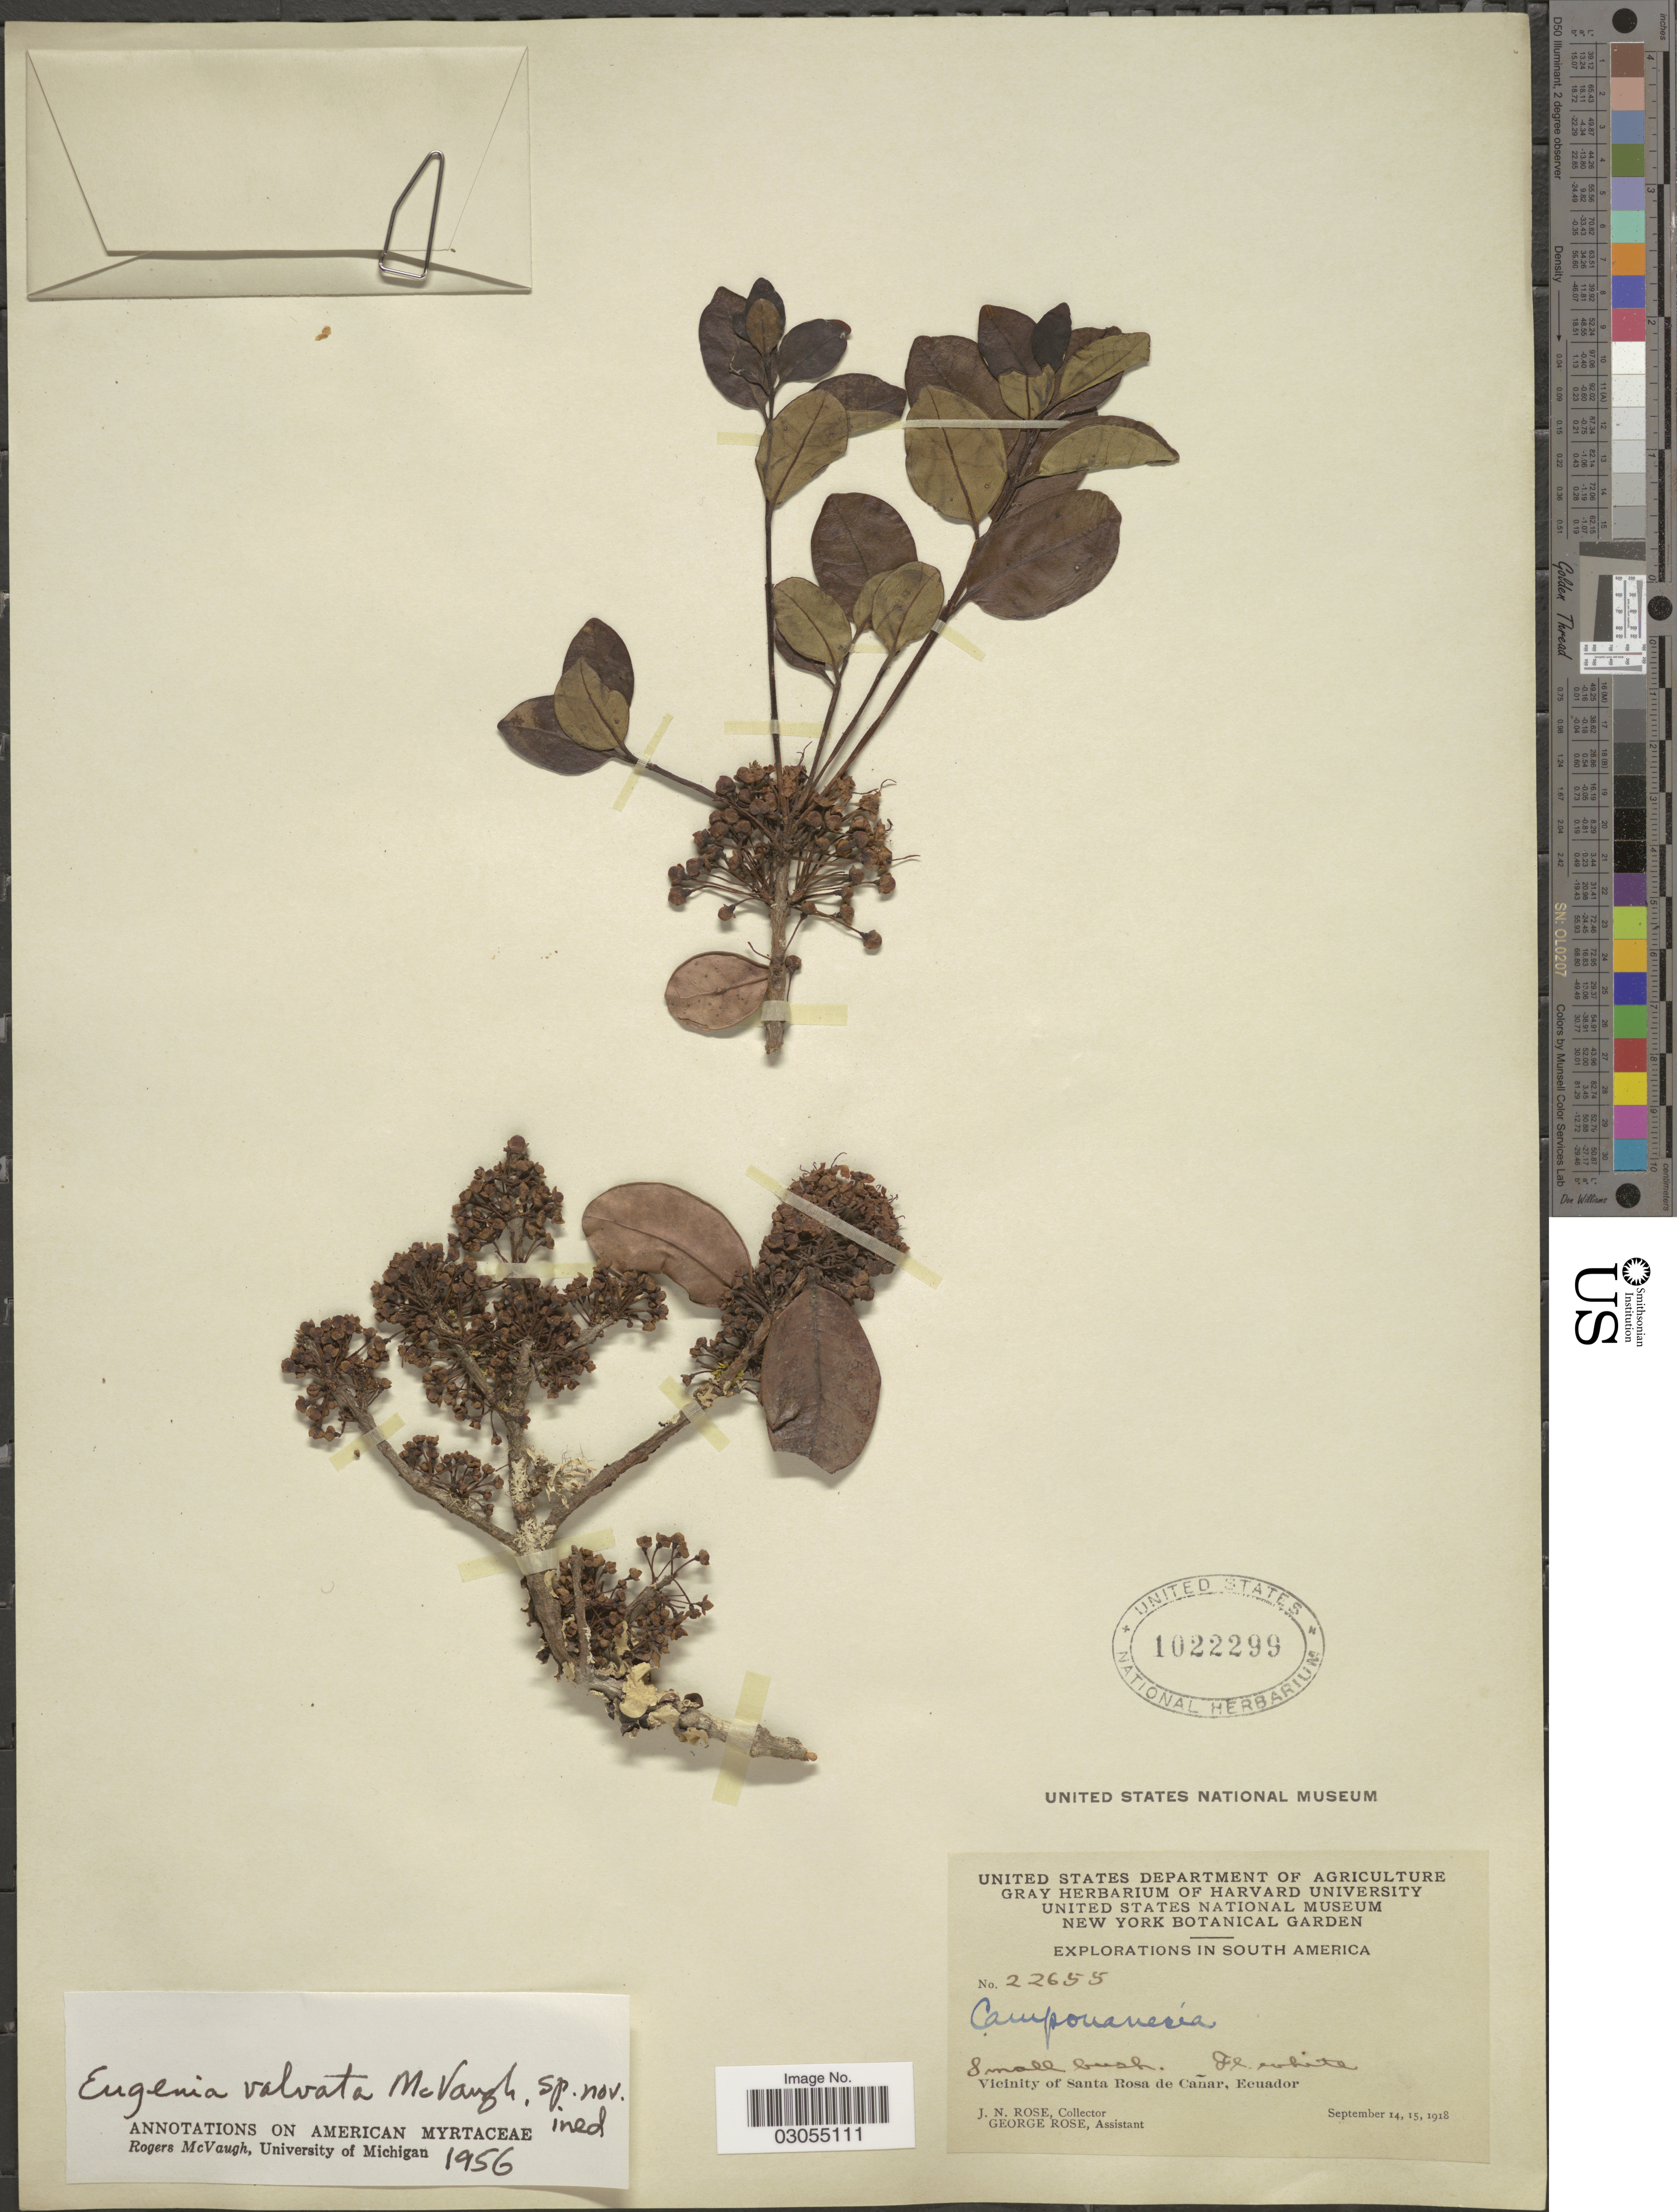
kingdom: Plantae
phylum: Tracheophyta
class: Magnoliopsida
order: Myrtales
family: Myrtaceae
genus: Eugenia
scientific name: Eugenia valvata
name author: McVaugh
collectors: J. N. Rose & G. Rose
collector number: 22655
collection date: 1918-09-14/1918-09-15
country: Ecuador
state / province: Cañar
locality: Vicinity of Santa Rosa de Cañar.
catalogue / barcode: US 1022299